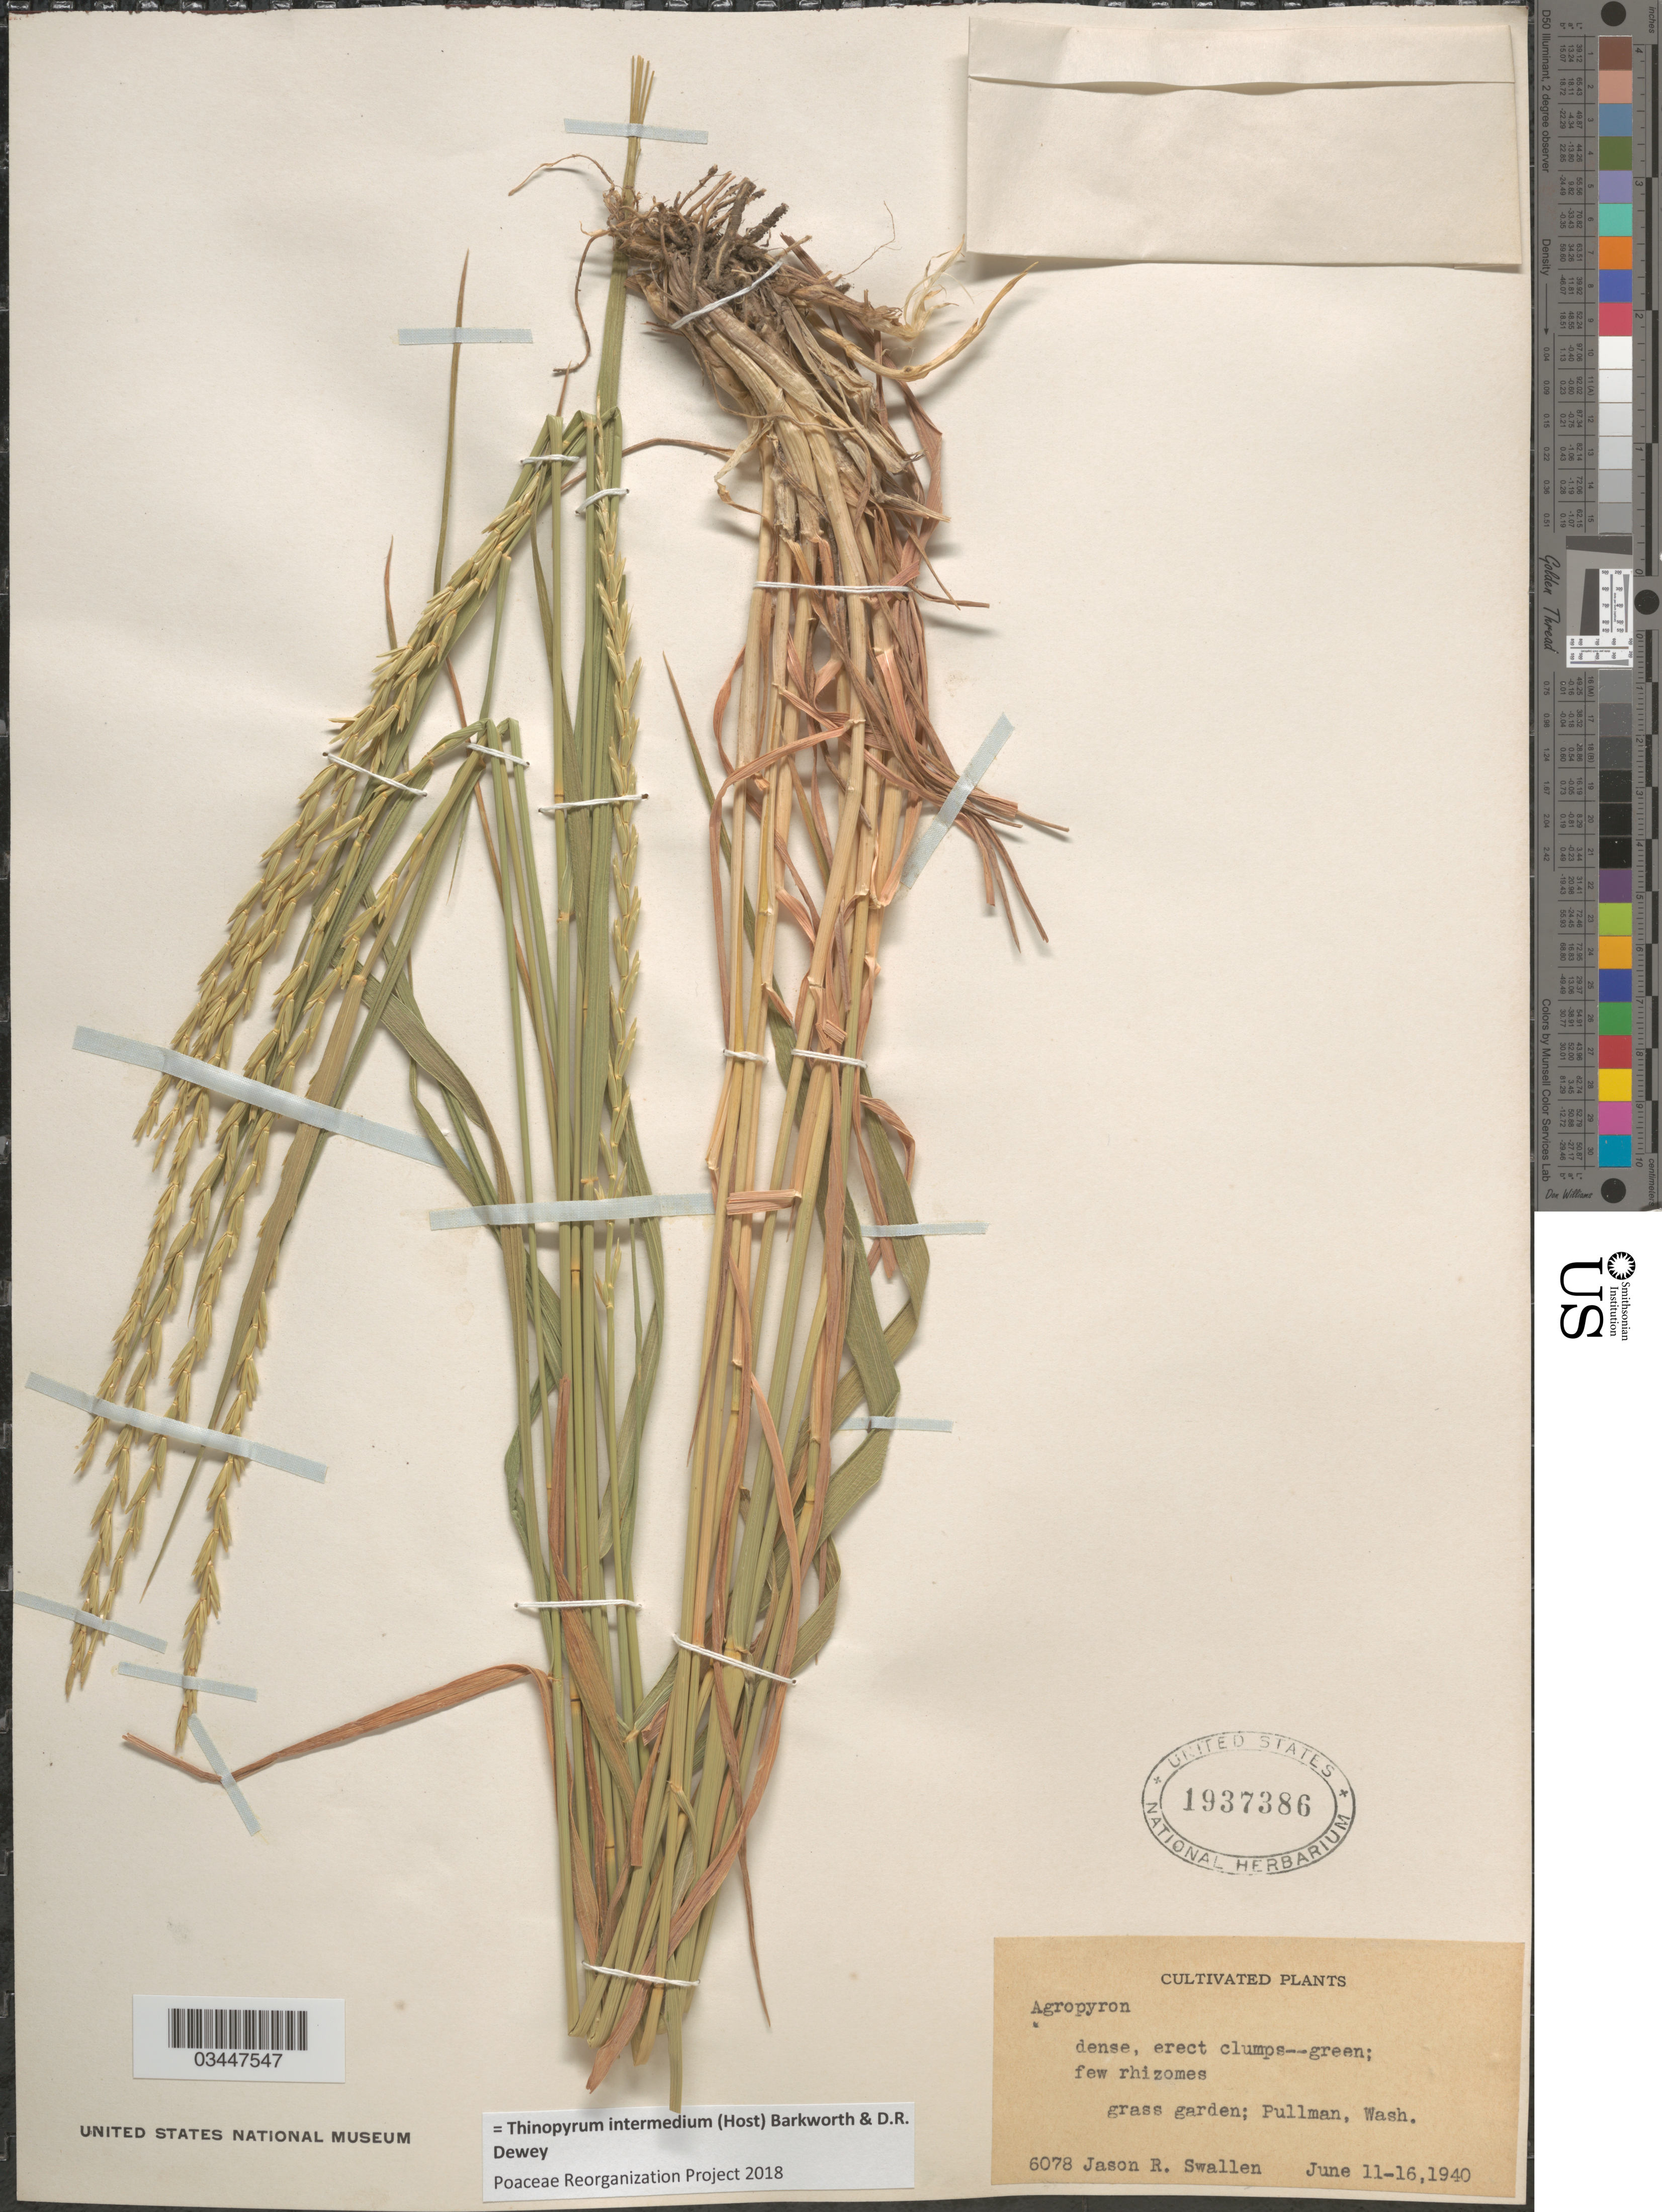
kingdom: Plantae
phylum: Tracheophyta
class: Liliopsida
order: Poales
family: Poaceae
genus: Thinopyrum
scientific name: Thinopyrum intermedium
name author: (Host) Barkworth & Dewey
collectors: J. R. Swallen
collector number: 6078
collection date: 1940-06-11/1940-06-16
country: United States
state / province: Washington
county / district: Whitman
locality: Grass garden; Pullman.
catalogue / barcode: US 1937386